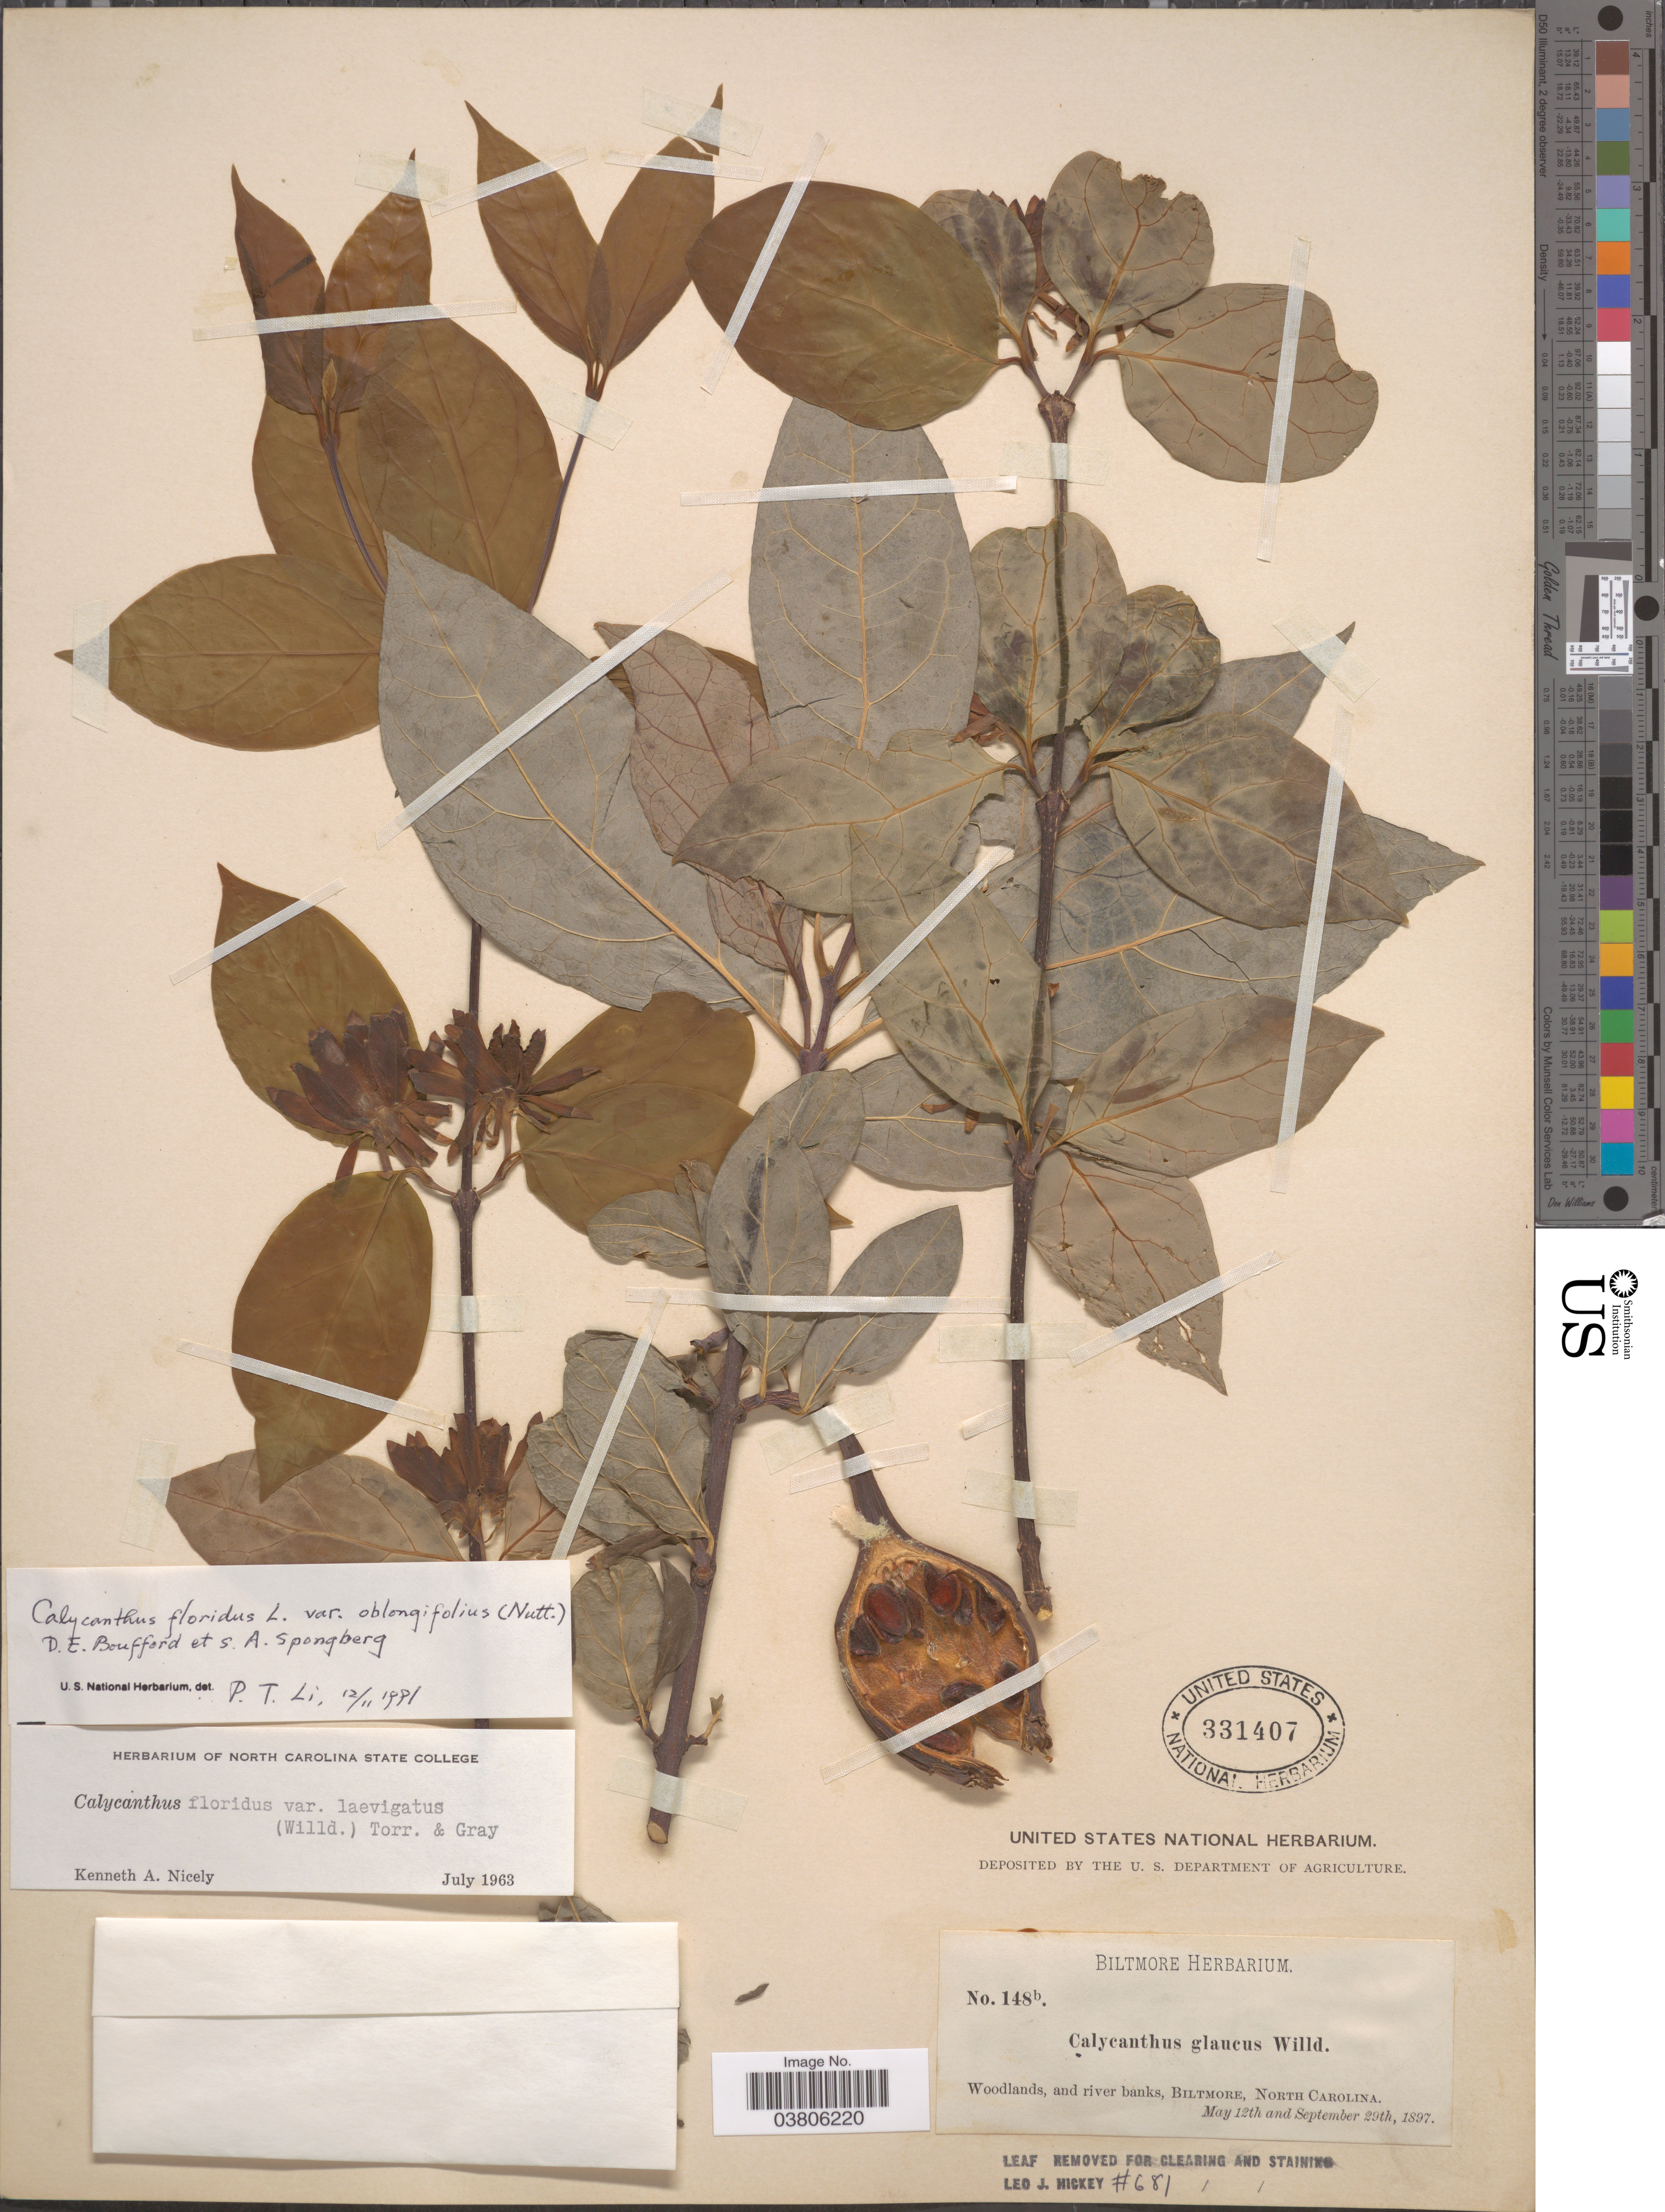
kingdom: Plantae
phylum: Tracheophyta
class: Magnoliopsida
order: Laurales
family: Calycanthaceae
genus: Calycanthus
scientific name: Calycanthus floridus var. laevigatus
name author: (Willd.) Torr. & A. Gray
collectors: ex herb. Biltmore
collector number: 148b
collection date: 1897-05-12/1897-09-29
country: United States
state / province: North Carolina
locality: Biltmore.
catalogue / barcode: US 331407